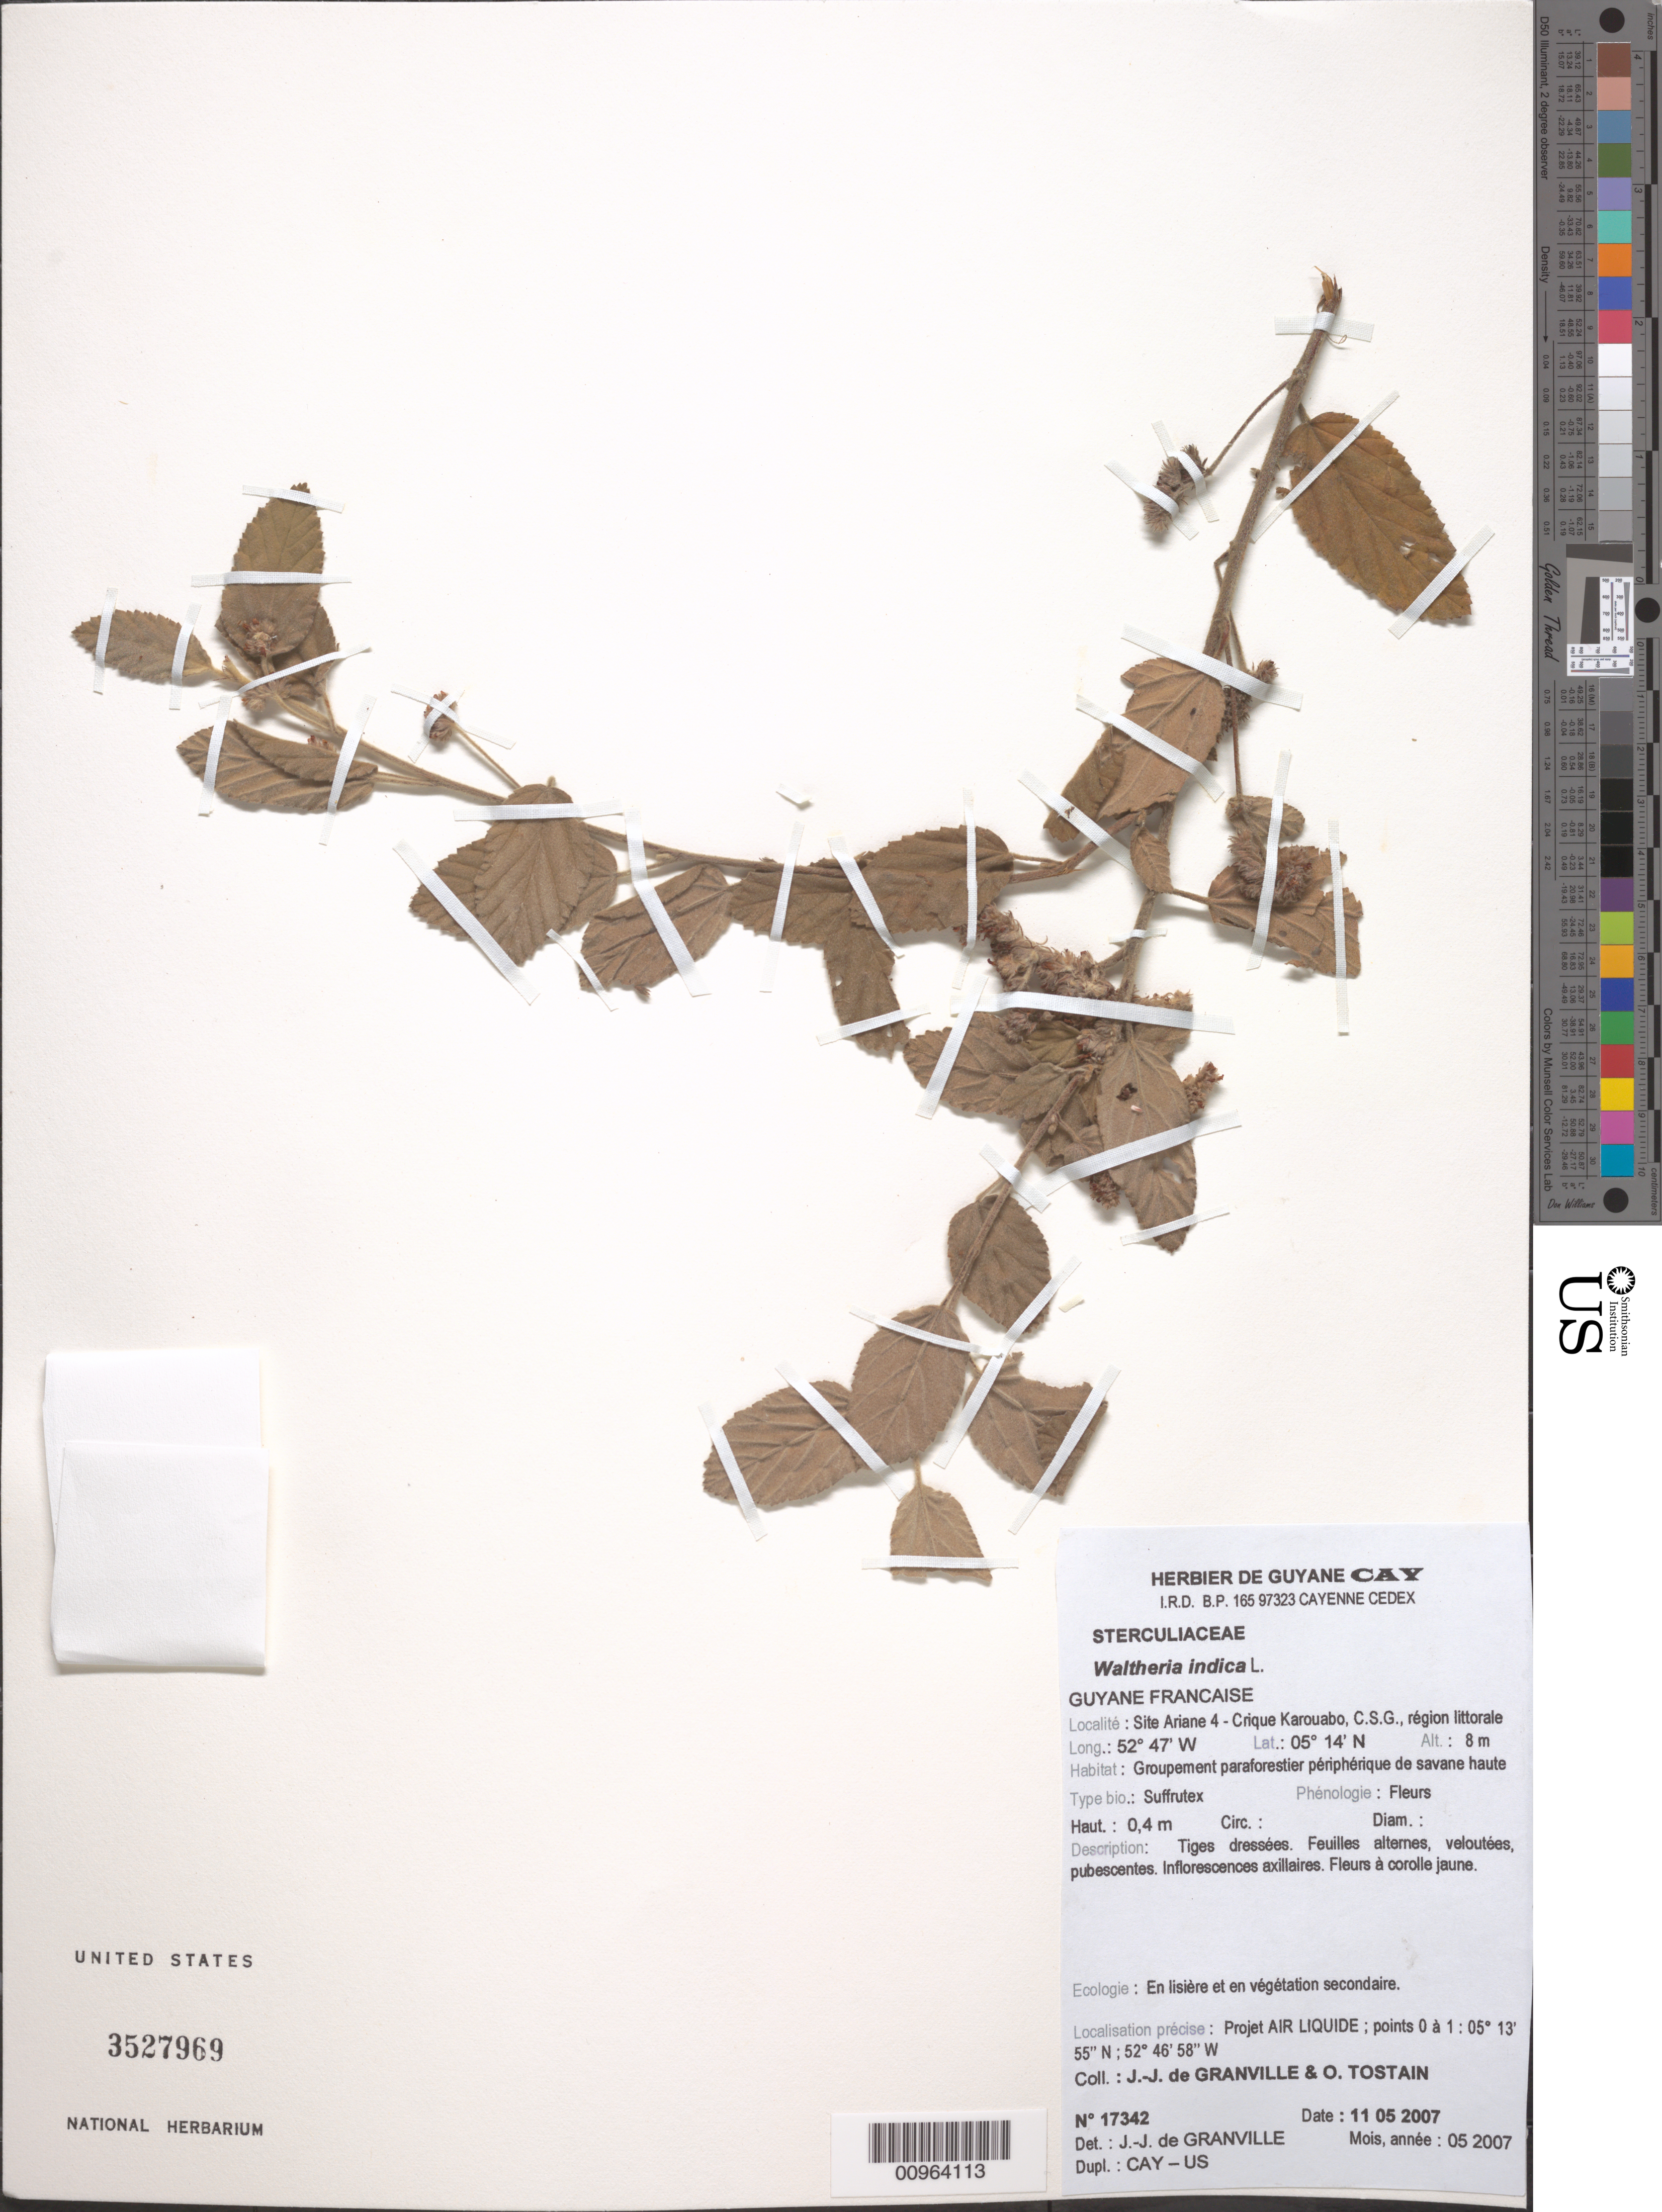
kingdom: Plantae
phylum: Tracheophyta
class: Magnoliopsida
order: Malvales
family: Malvaceae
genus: Waltheria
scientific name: Waltheria indica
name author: L.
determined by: Granville, J. J. de, (CAY), Institut de Recherche pour le Developpement (IRD) (FRENCH GUIANA)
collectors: J.-J. de Granville & O. Tostain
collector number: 17342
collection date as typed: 11-May-07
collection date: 2007-05-11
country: French Guiana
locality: Crique Karouabo, C.S.G., Site Ariane 4. Projet AIR LIQUIDE; points 0 a 1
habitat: Region littorale; groupement paraforestier peripherique de savane haute. En lisiere et en vegetation secondaire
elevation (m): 8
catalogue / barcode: US 3527969